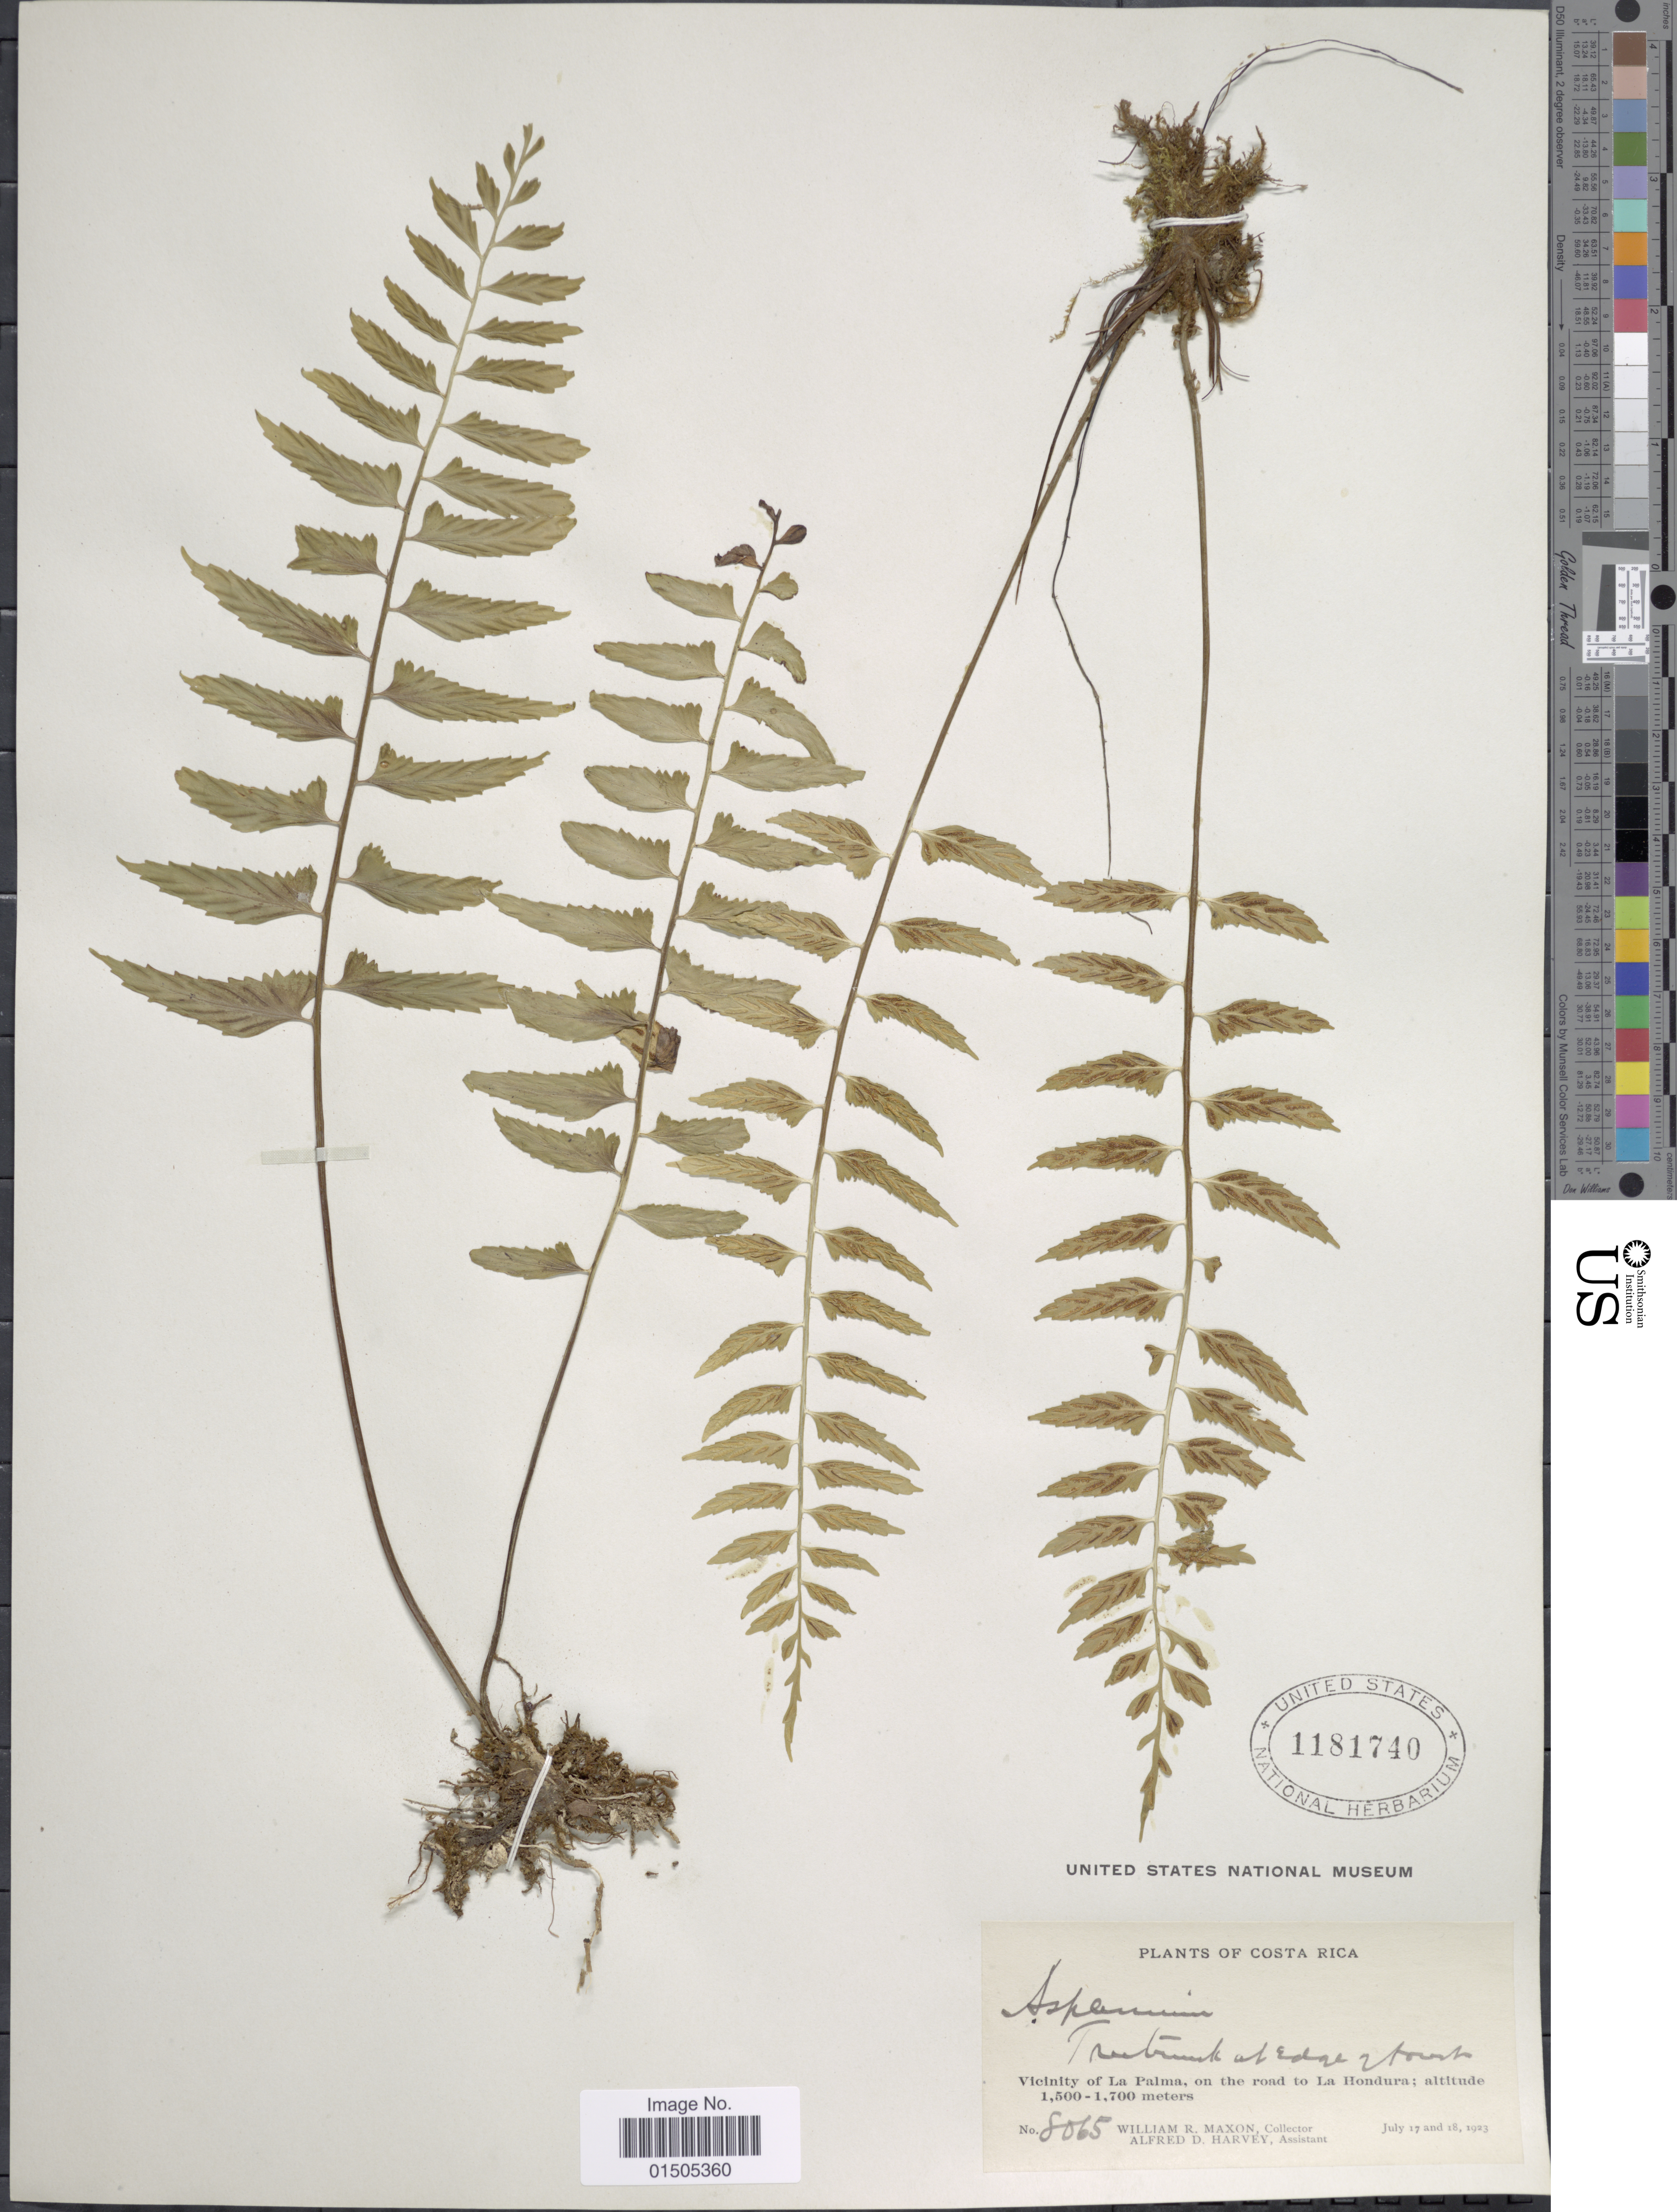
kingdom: Plantae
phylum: Tracheophyta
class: Polypodiopsida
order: Polypodiales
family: Aspleniaceae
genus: Asplenium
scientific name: Asplenium auriculatum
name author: Sw.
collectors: W. R. Maxon & A. D. Harvey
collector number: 8065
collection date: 1923-07-17/1923-07-18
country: Costa Rica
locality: Vicinity of La Palma, on the road to La Hondura.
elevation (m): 1500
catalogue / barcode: US 1181740